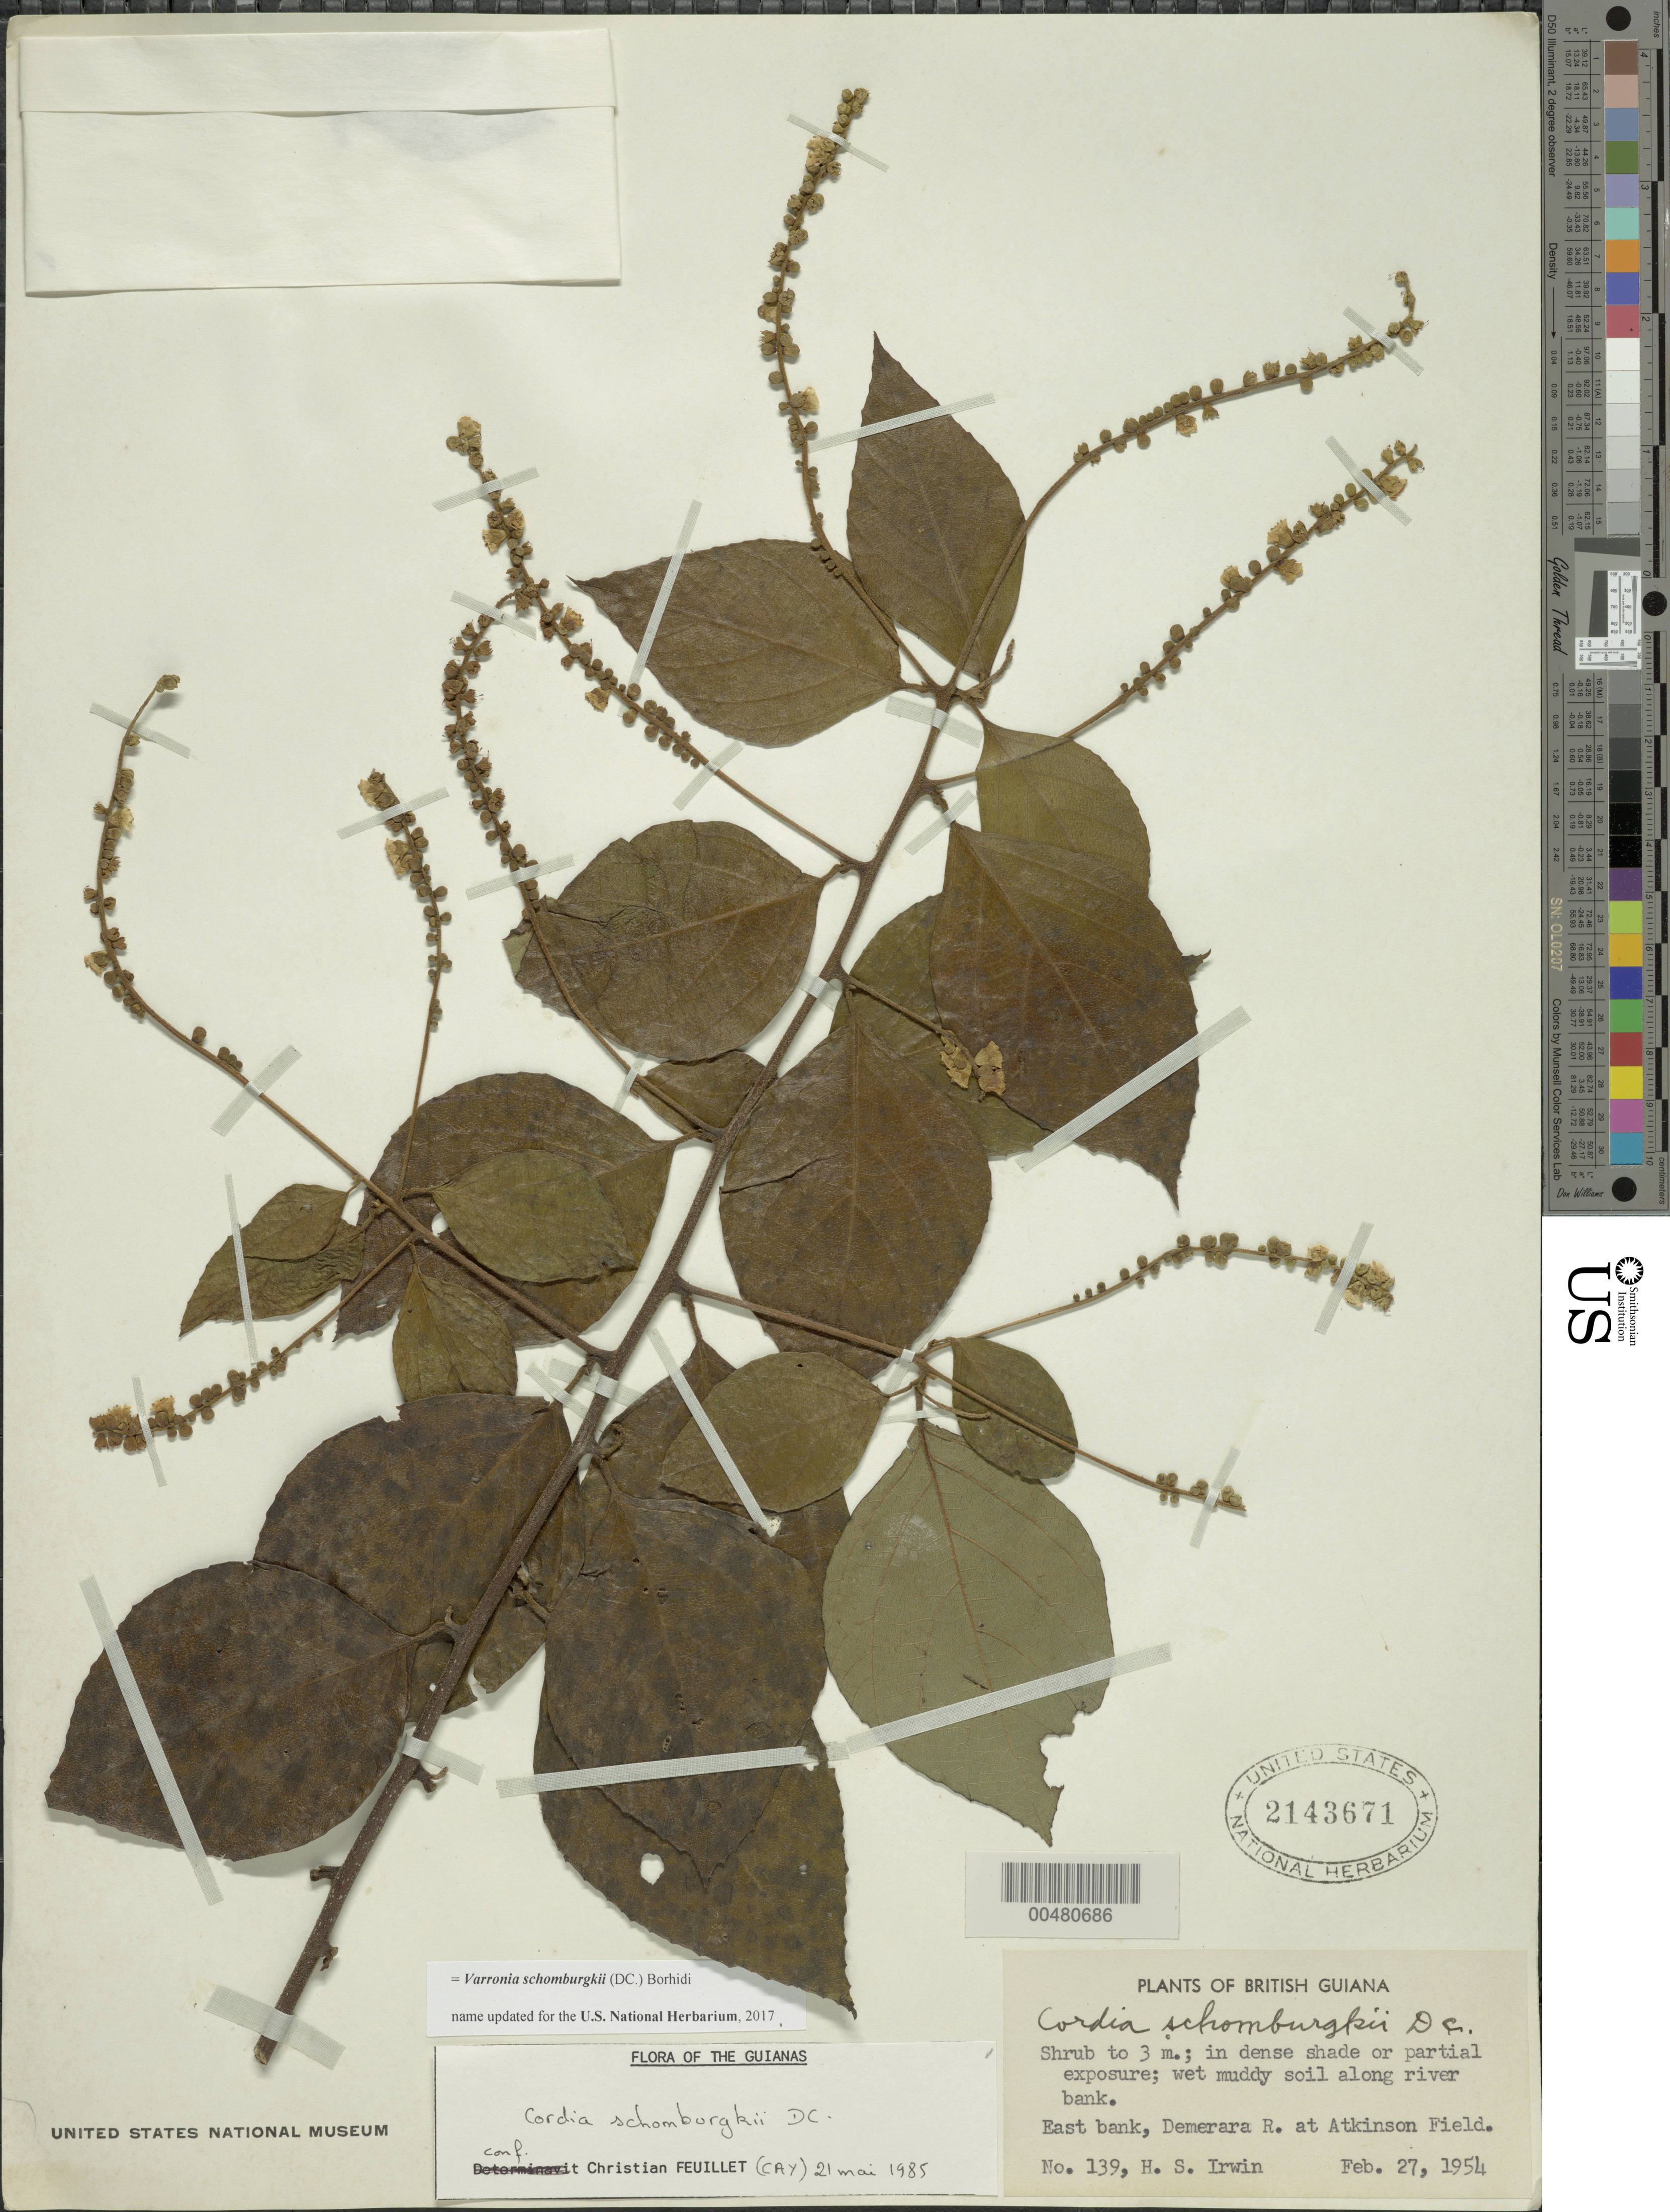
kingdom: Plantae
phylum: Tracheophyta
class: Magnoliopsida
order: Boraginales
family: Cordiaceae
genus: Varronia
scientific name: Varronia schomburgkii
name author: (DC.) Borhidi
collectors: H. Irwin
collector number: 139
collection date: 1954-02-27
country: Guyana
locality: British Guiana, East bank, Demerara R. at Atkinson Field.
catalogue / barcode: US 2143671